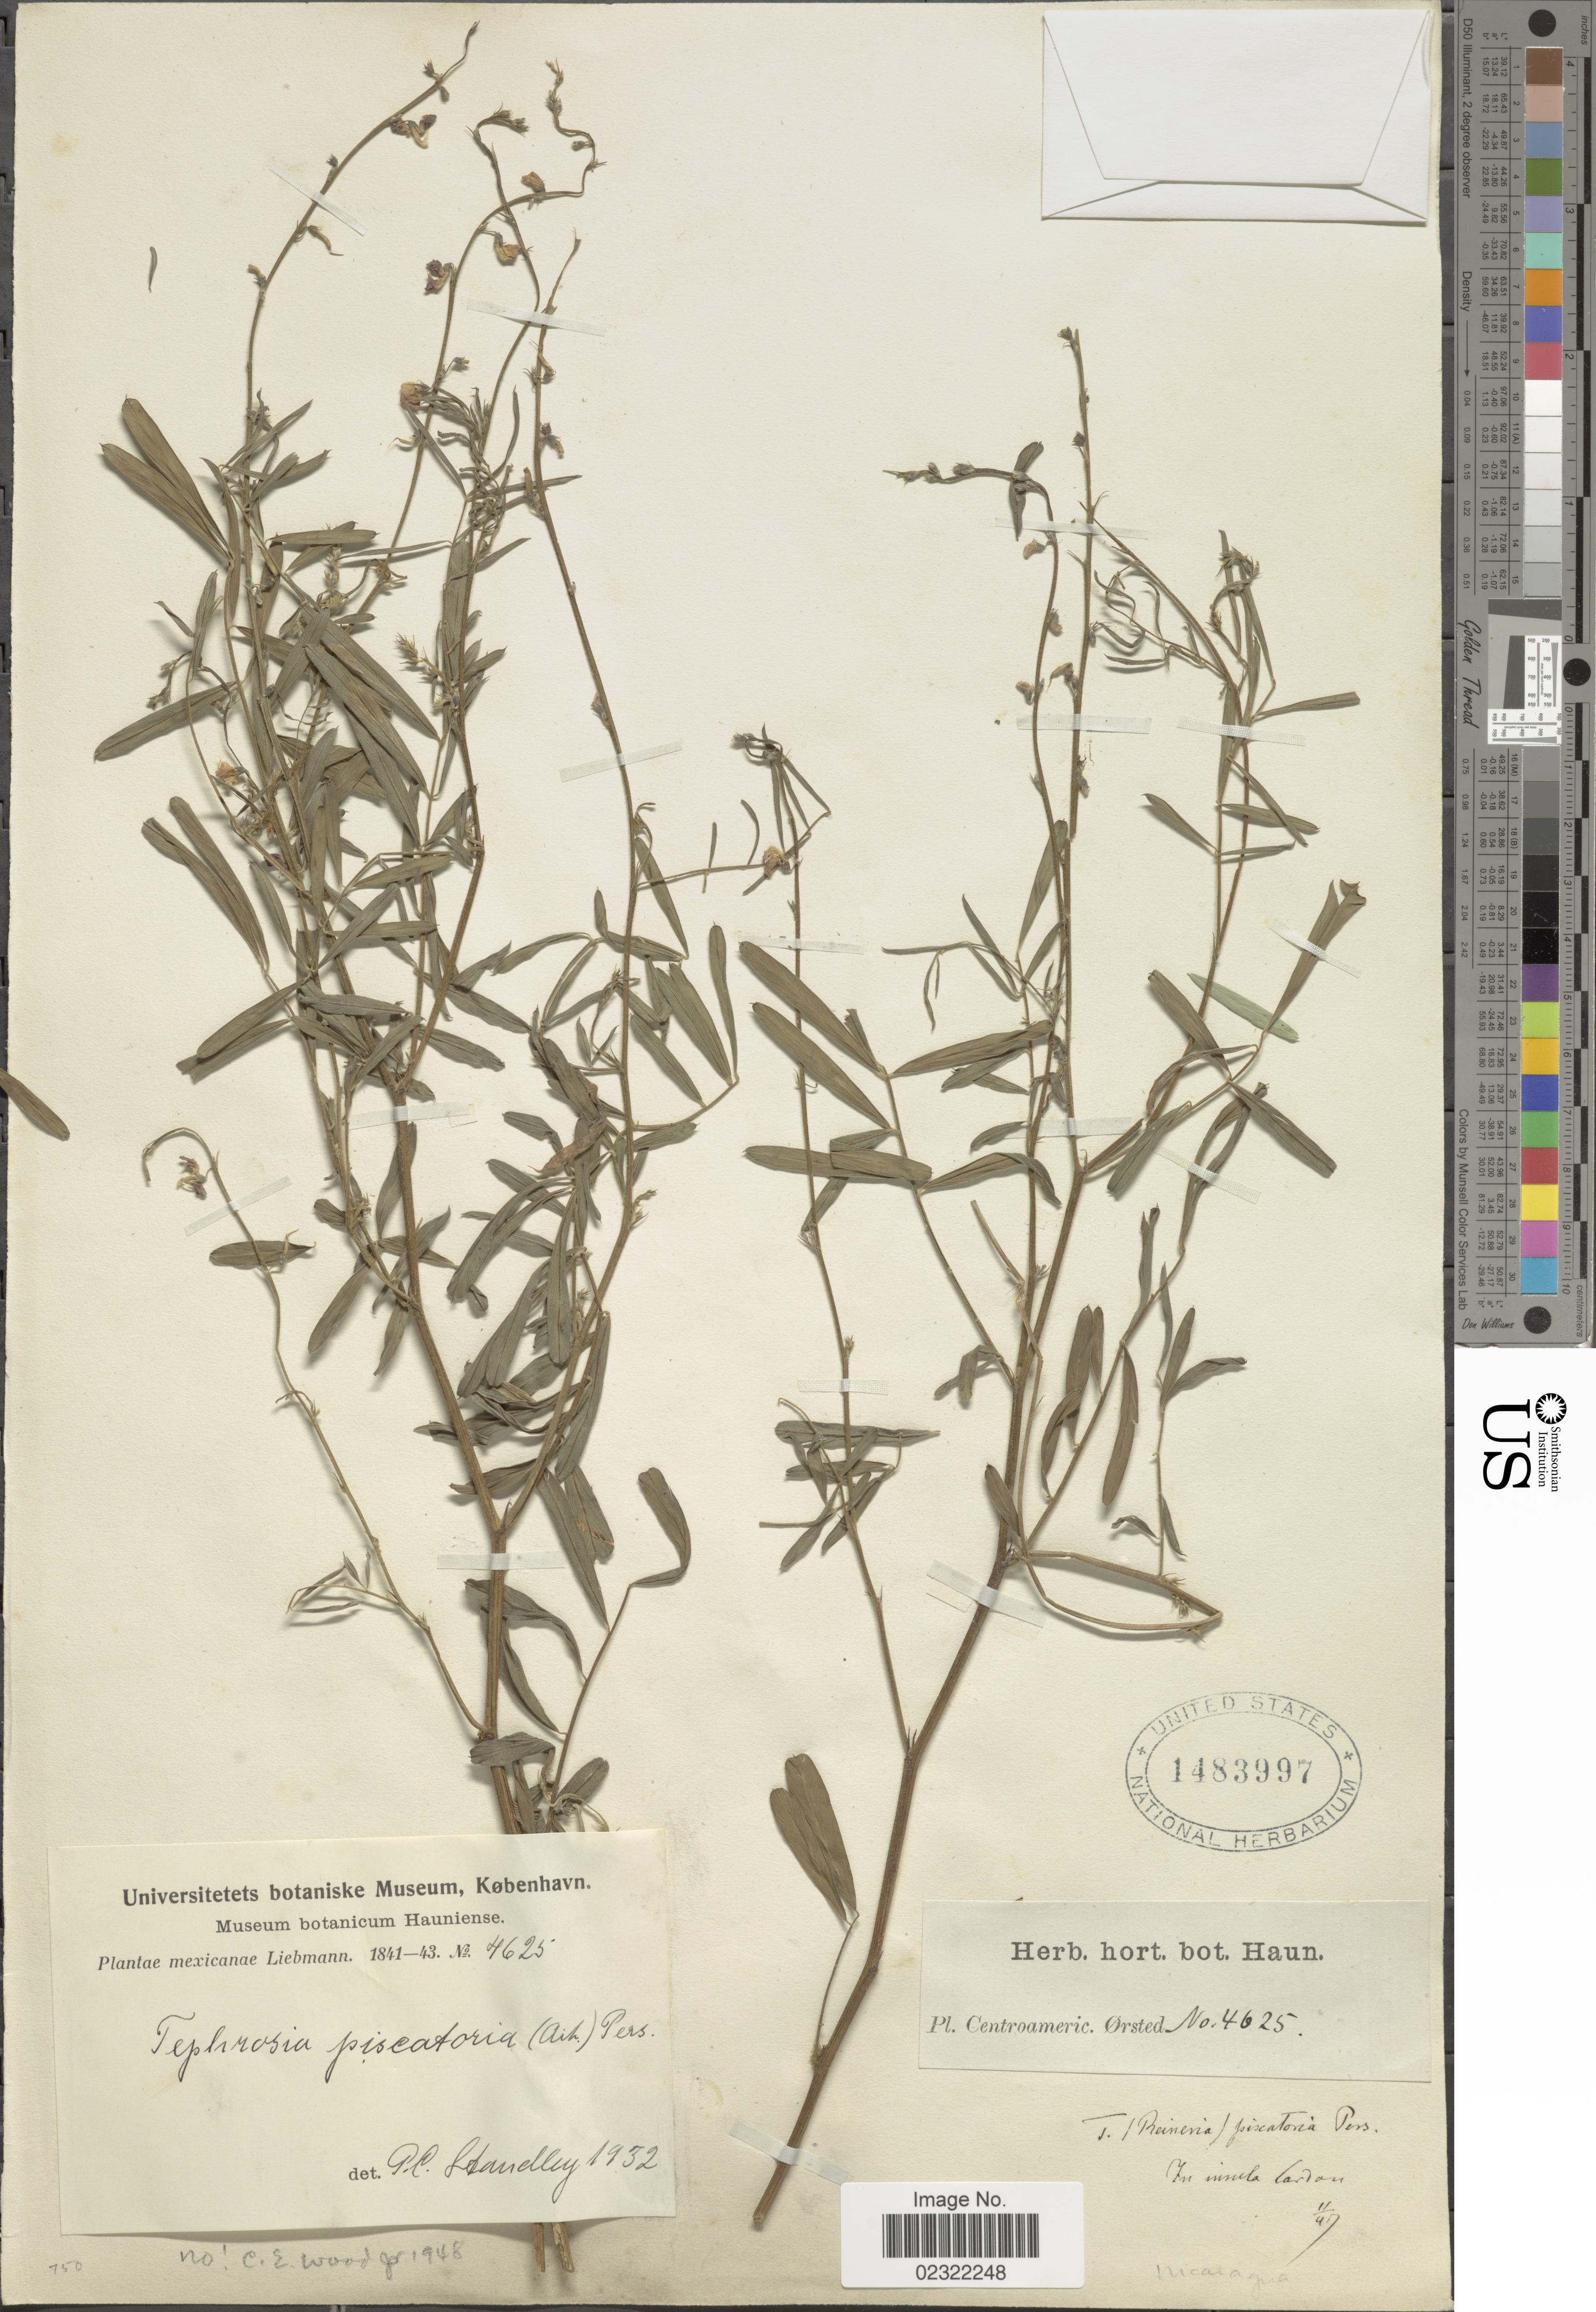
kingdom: Plantae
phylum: Tracheophyta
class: Magnoliopsida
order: Fabales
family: Fabaceae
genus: Tephrosia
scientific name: Tephrosia cinerea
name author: (L.) Pers.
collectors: Liebmann, --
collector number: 4625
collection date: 1841/1843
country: Mexico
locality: Mexicanae. Pl. Centroameric.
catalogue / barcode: US 1483997